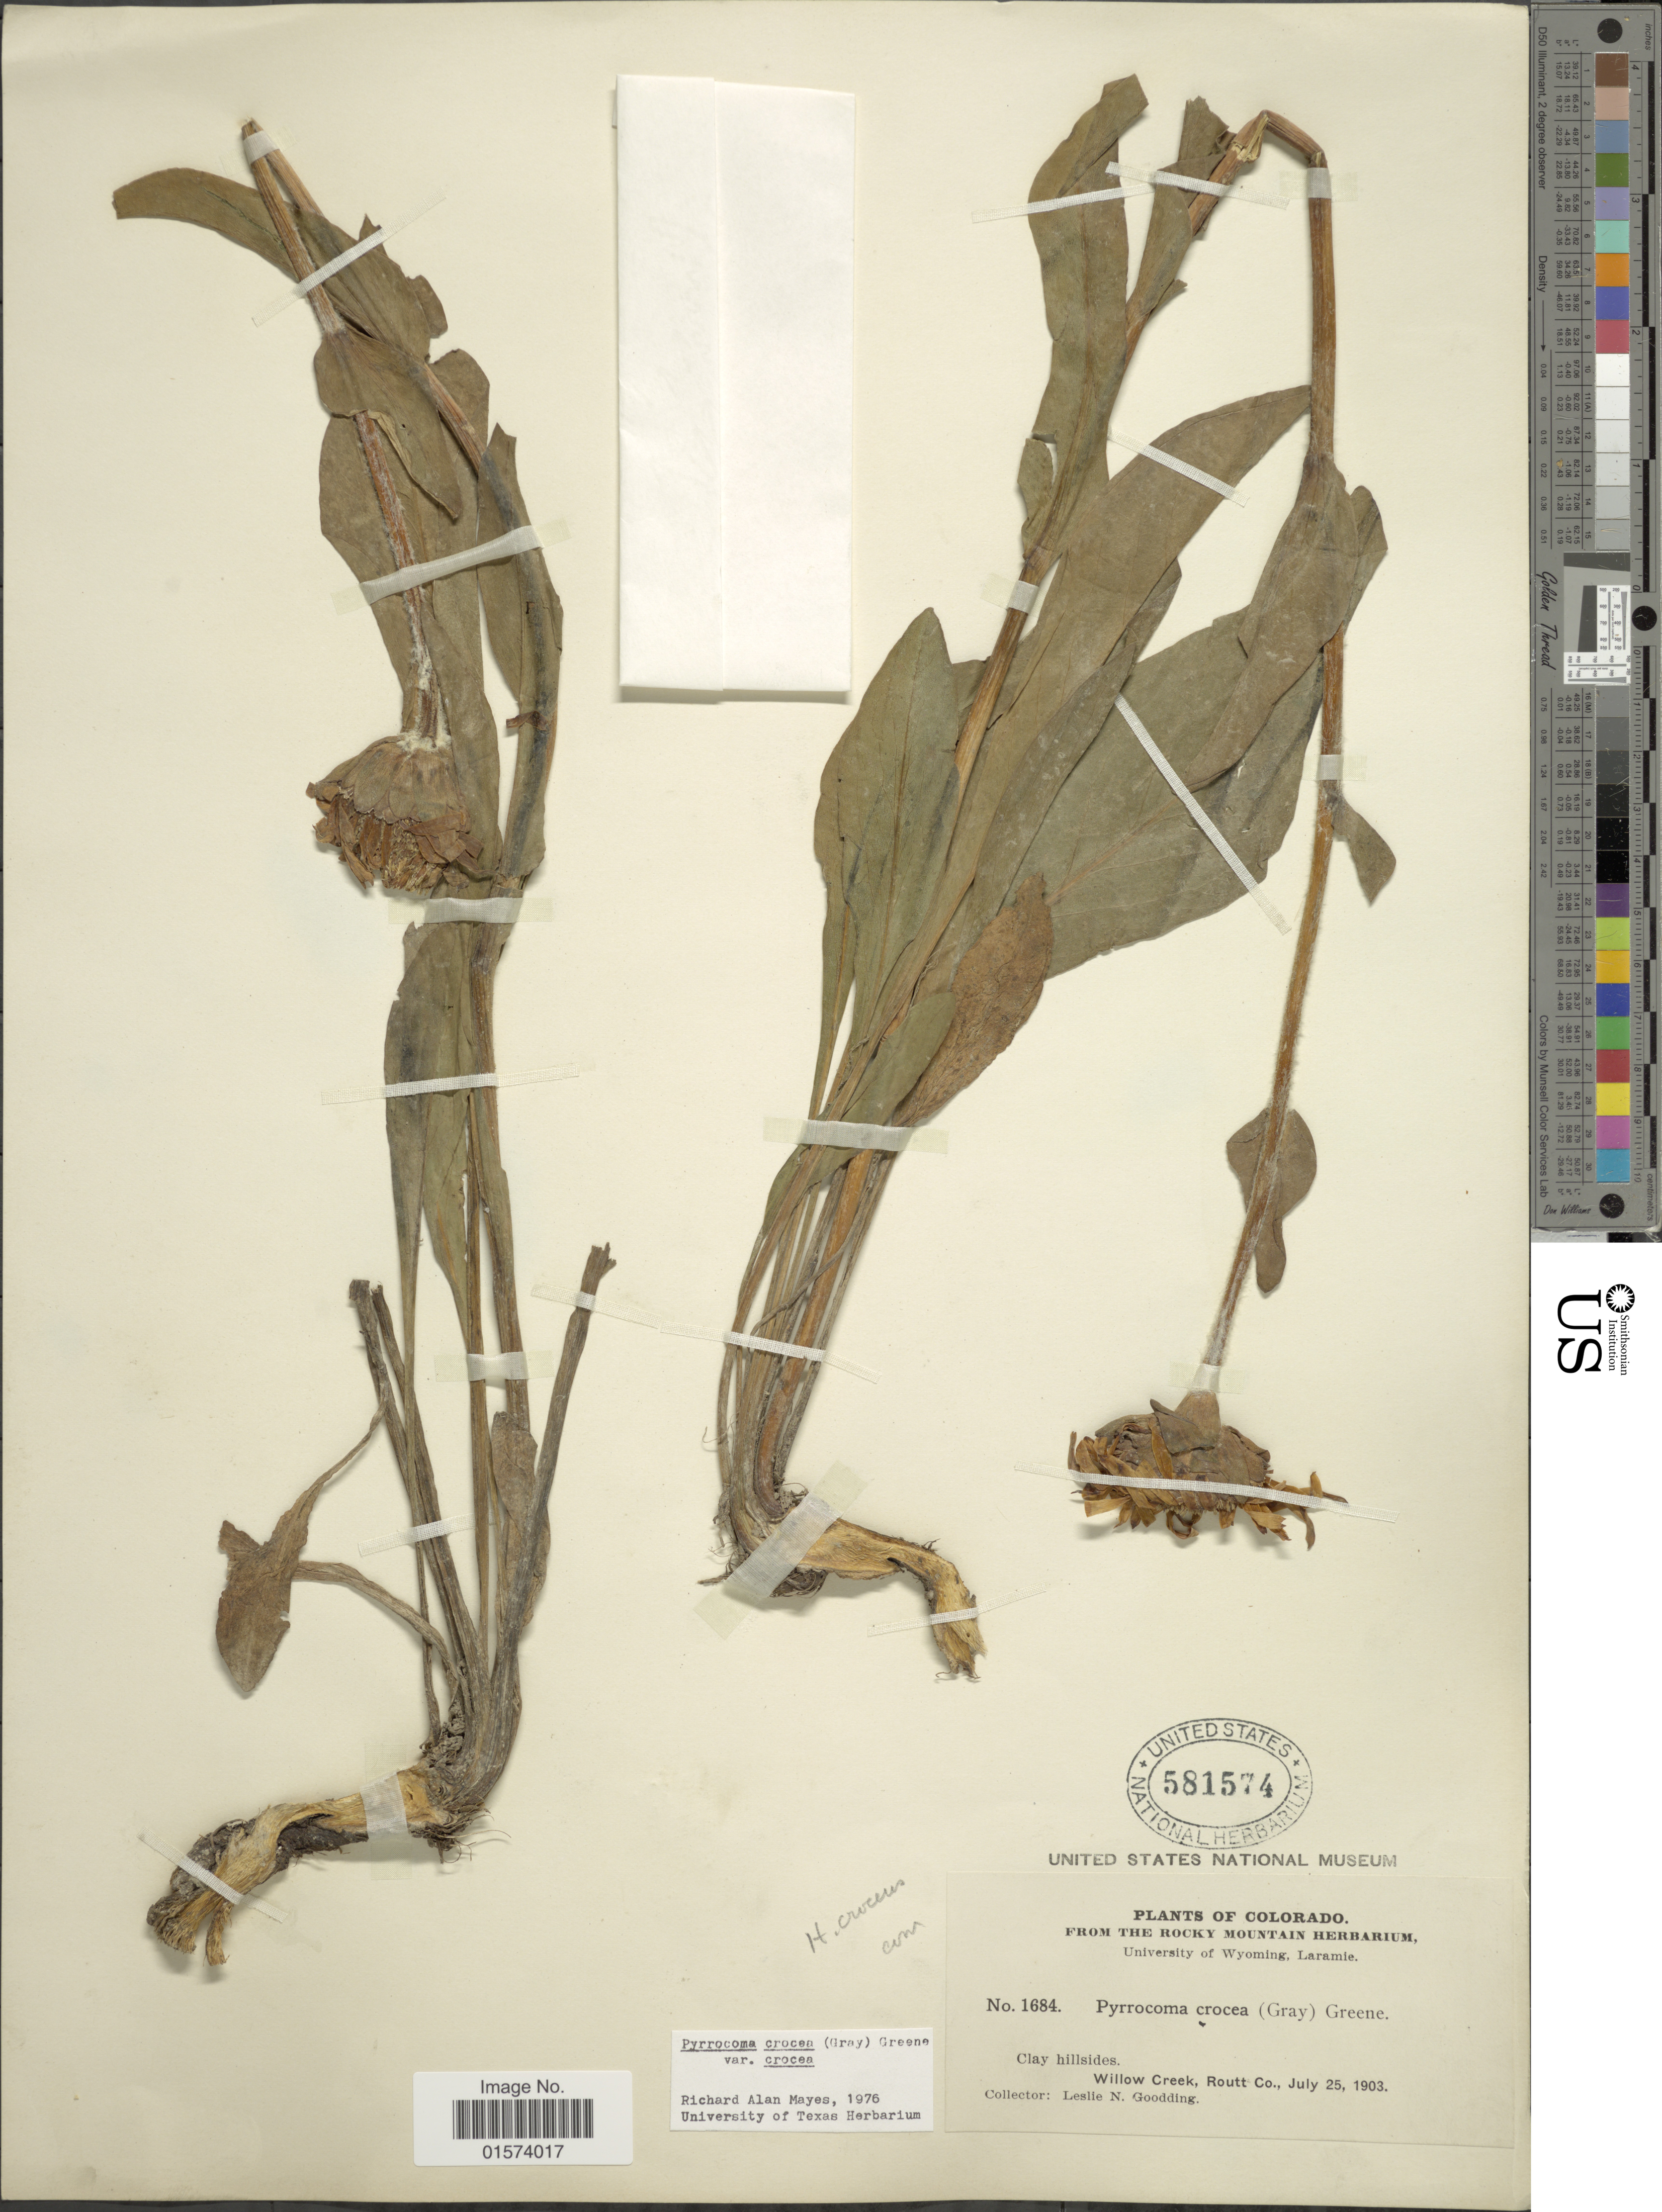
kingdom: Plantae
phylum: Tracheophyta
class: Magnoliopsida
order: Asterales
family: Asteraceae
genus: Pyrrocoma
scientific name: Pyrrocoma crocea var. crocea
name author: (A. Gray) Greene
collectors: L. N. Goodding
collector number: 1684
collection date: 1903-07-25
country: United States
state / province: Colorado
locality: Clay hillsides, Willow Creek, Routt Co.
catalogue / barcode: US 581574